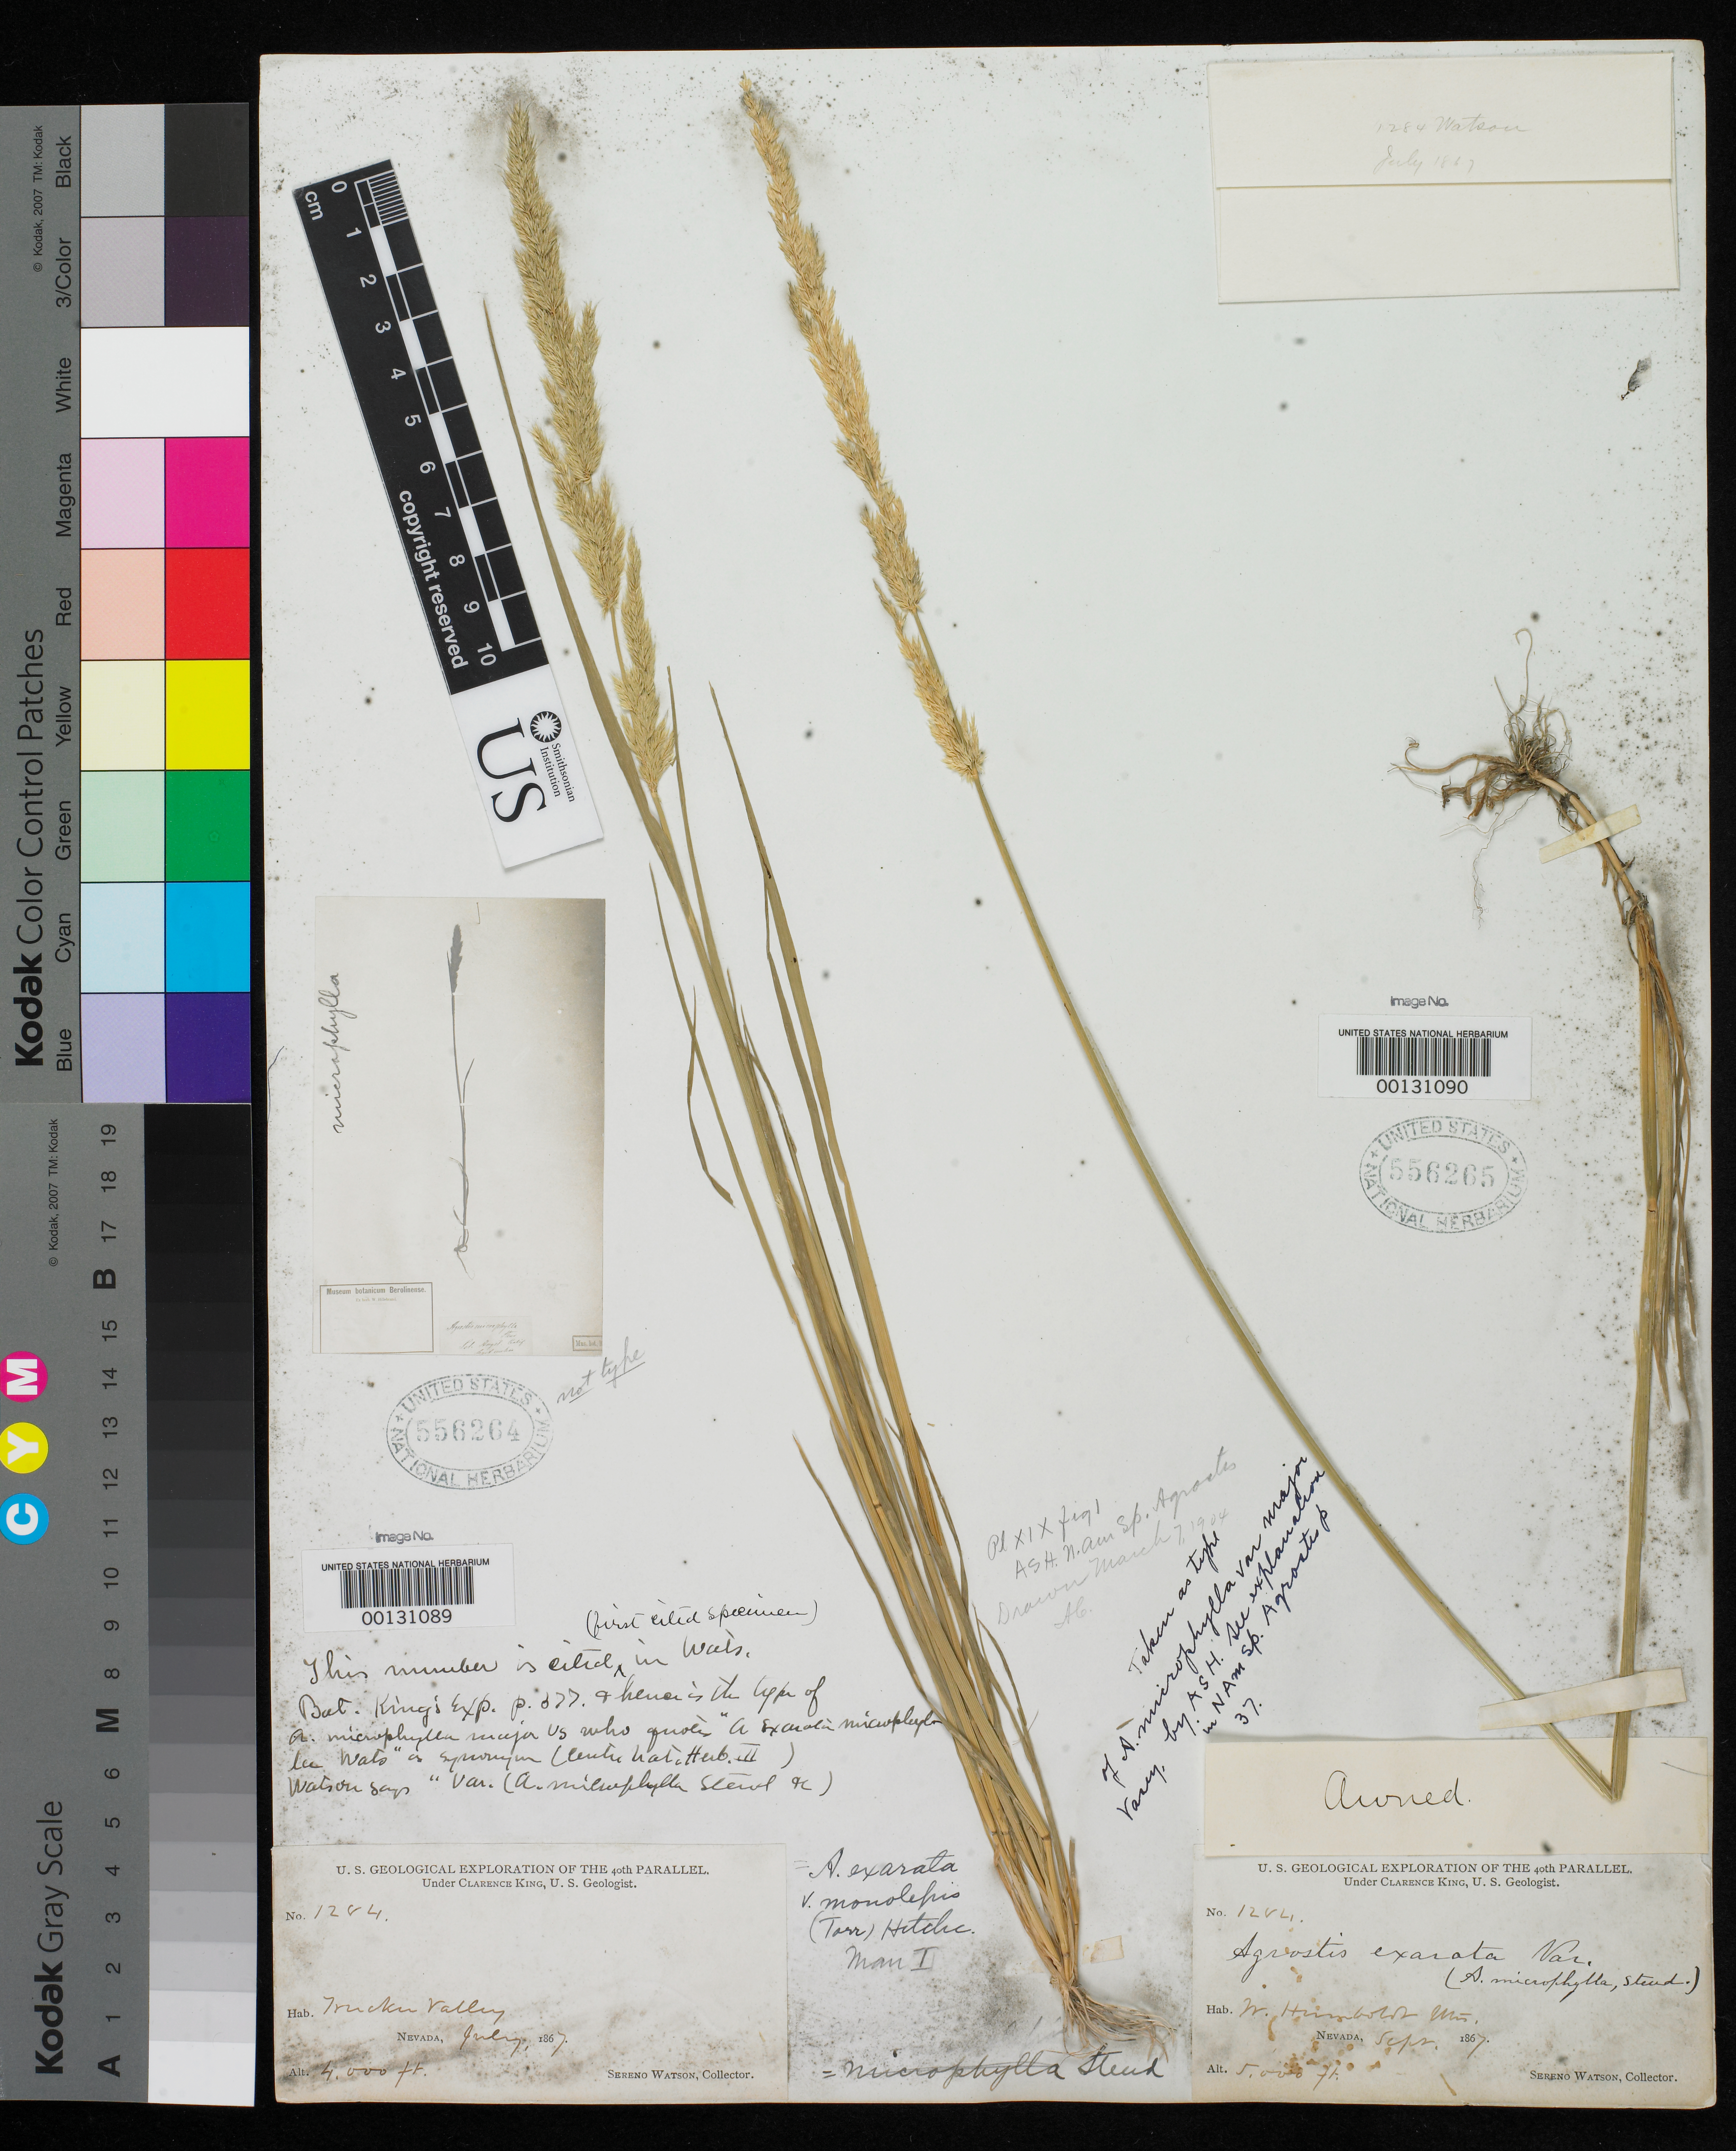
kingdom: Plantae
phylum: Tracheophyta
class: Liliopsida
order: Poales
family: Poaceae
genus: Agrostis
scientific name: Agrostis microphylla var. major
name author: Vasey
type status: Holotype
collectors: S. Watson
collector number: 1284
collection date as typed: Jul 1867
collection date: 1867-07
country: United States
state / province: Nevada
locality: Truckee Valley.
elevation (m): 1219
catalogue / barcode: US 556264